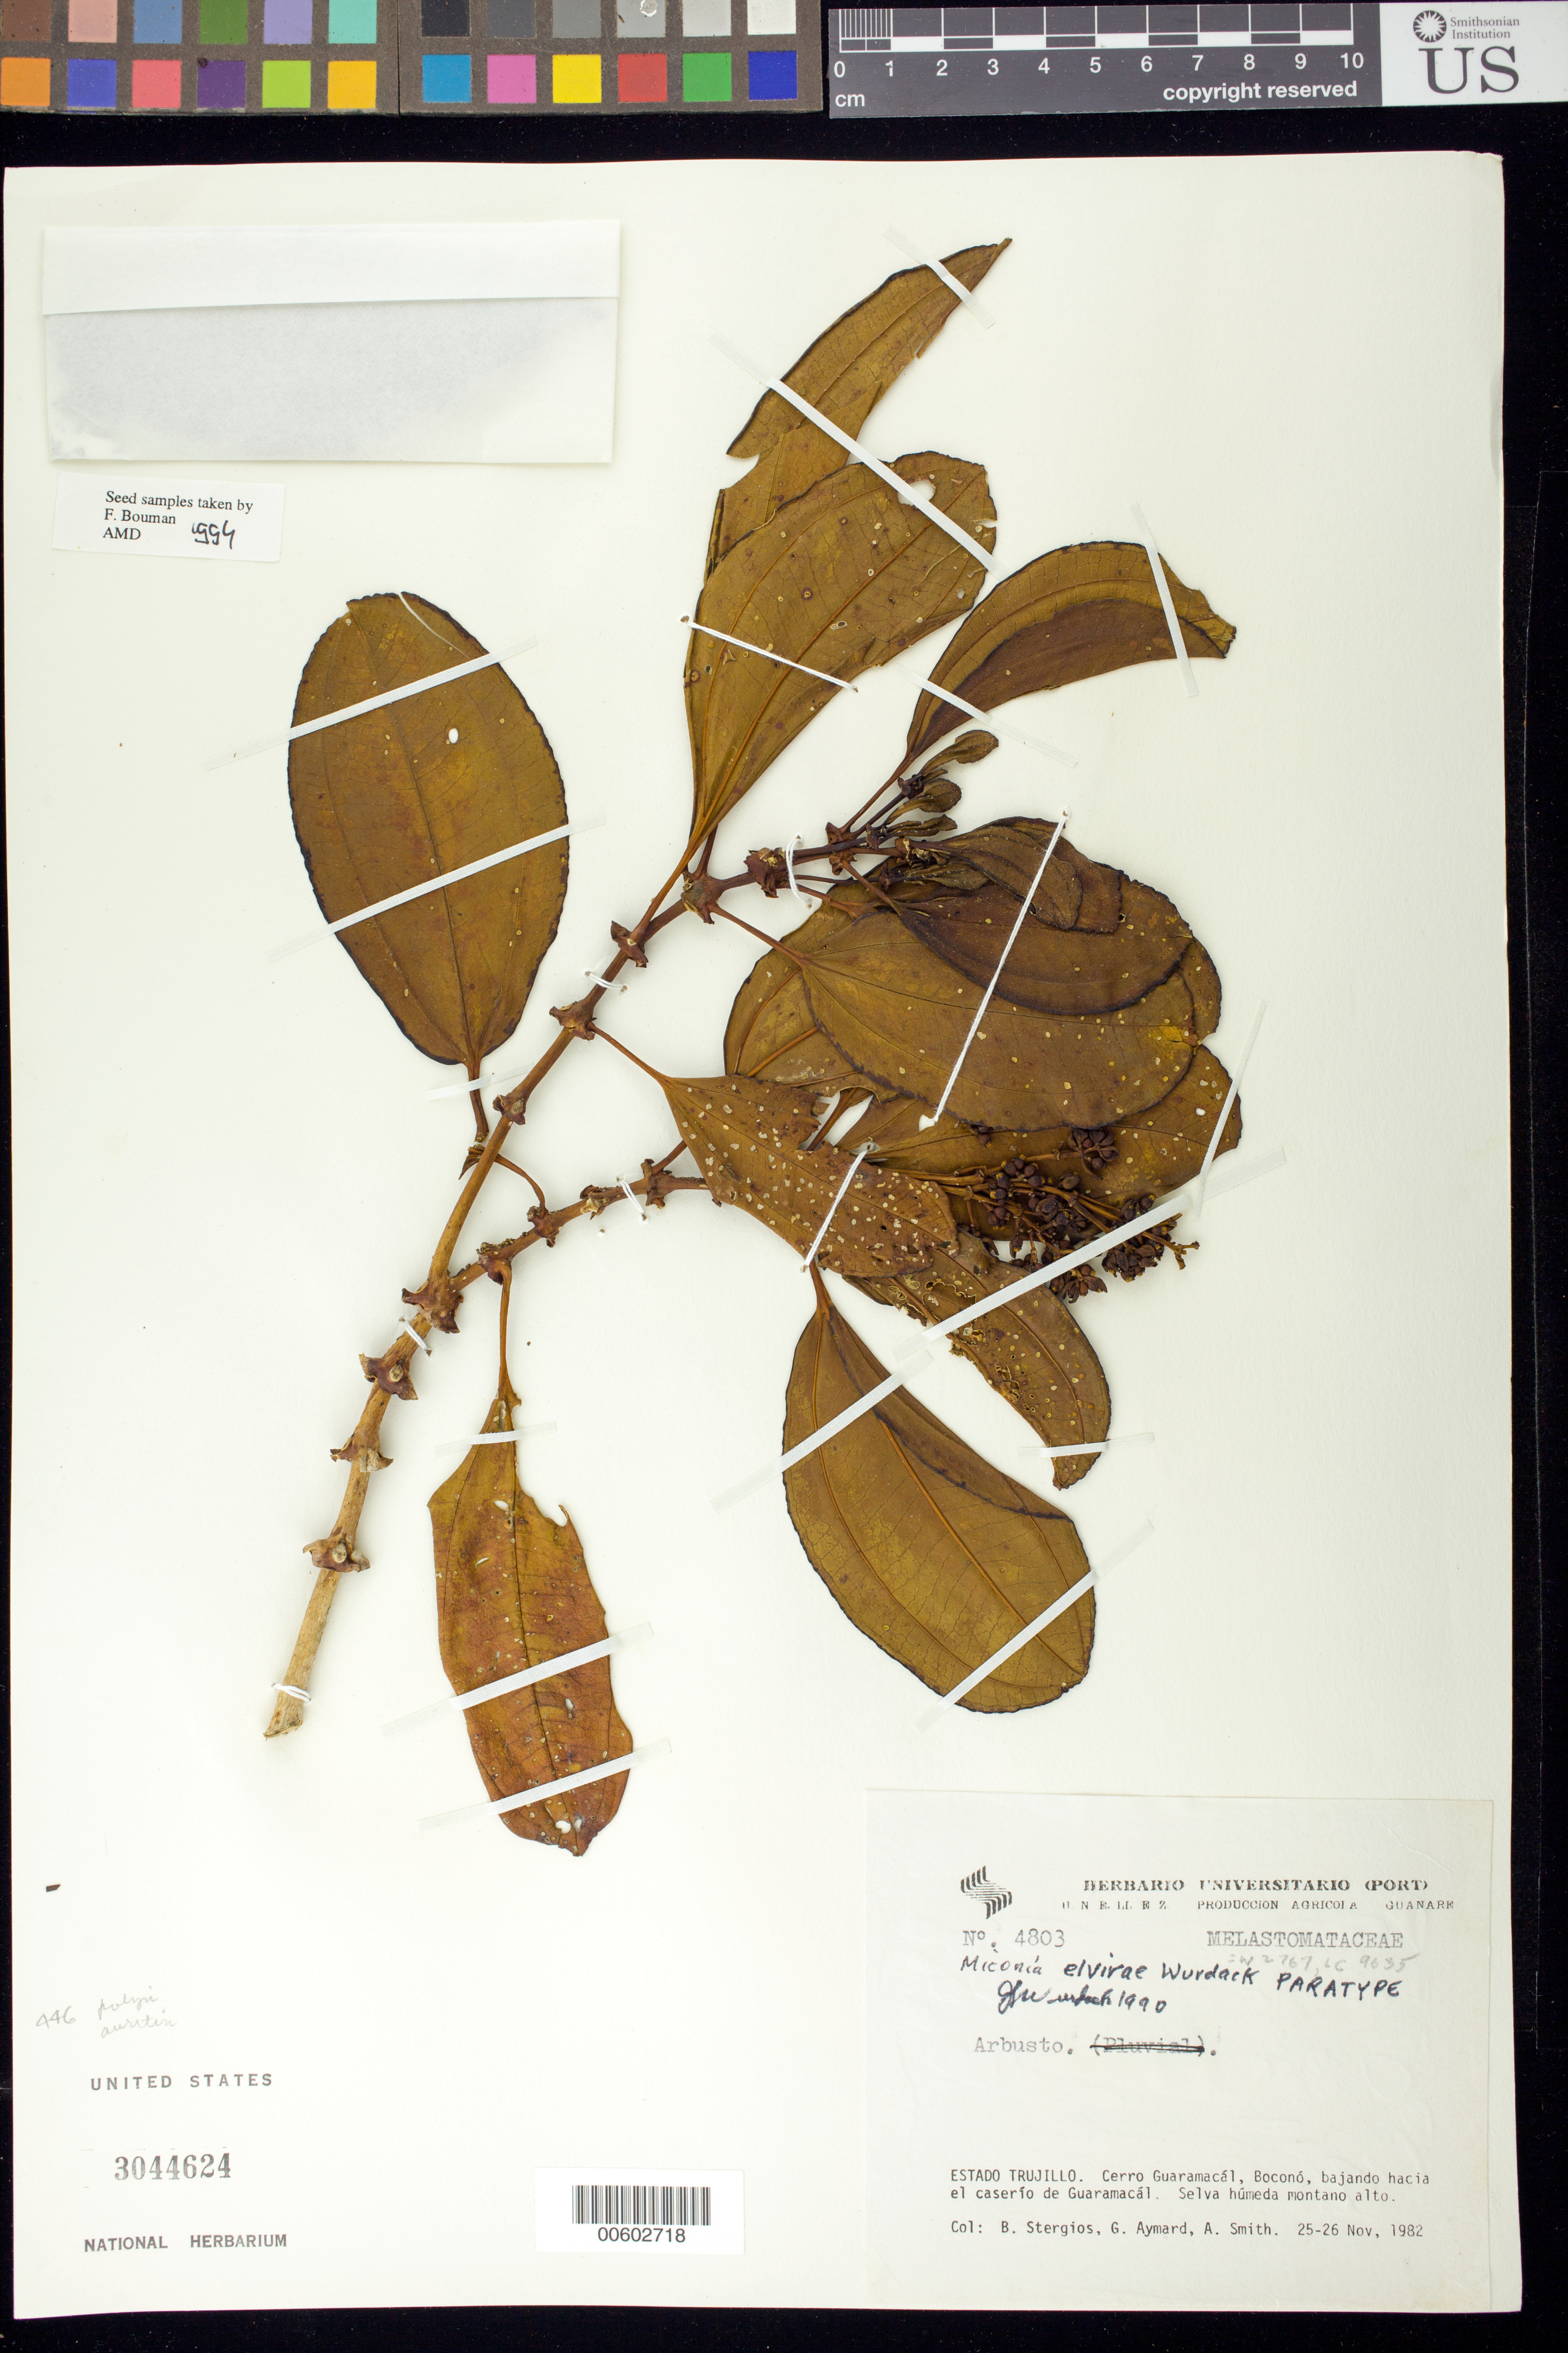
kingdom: Plantae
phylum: Tracheophyta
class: Magnoliopsida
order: Myrtales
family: Melastomataceae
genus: Miconia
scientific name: Miconia elvirae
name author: Wurdack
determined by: Wurdack, John J., (US), US (UNITED STATES)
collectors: B. G. Stergios, G. A. Aymard & A. Smith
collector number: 4803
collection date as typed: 25 Nov 1982 to 26 Nov 1982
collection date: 1982-11-25/1982-11-26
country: Venezuela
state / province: Trujillo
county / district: Boconó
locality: Cerro Guaramacal, bajando hacia el caserío de Guaramacal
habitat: Selva húmeda montano alto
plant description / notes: PORT, US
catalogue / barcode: US 3044624